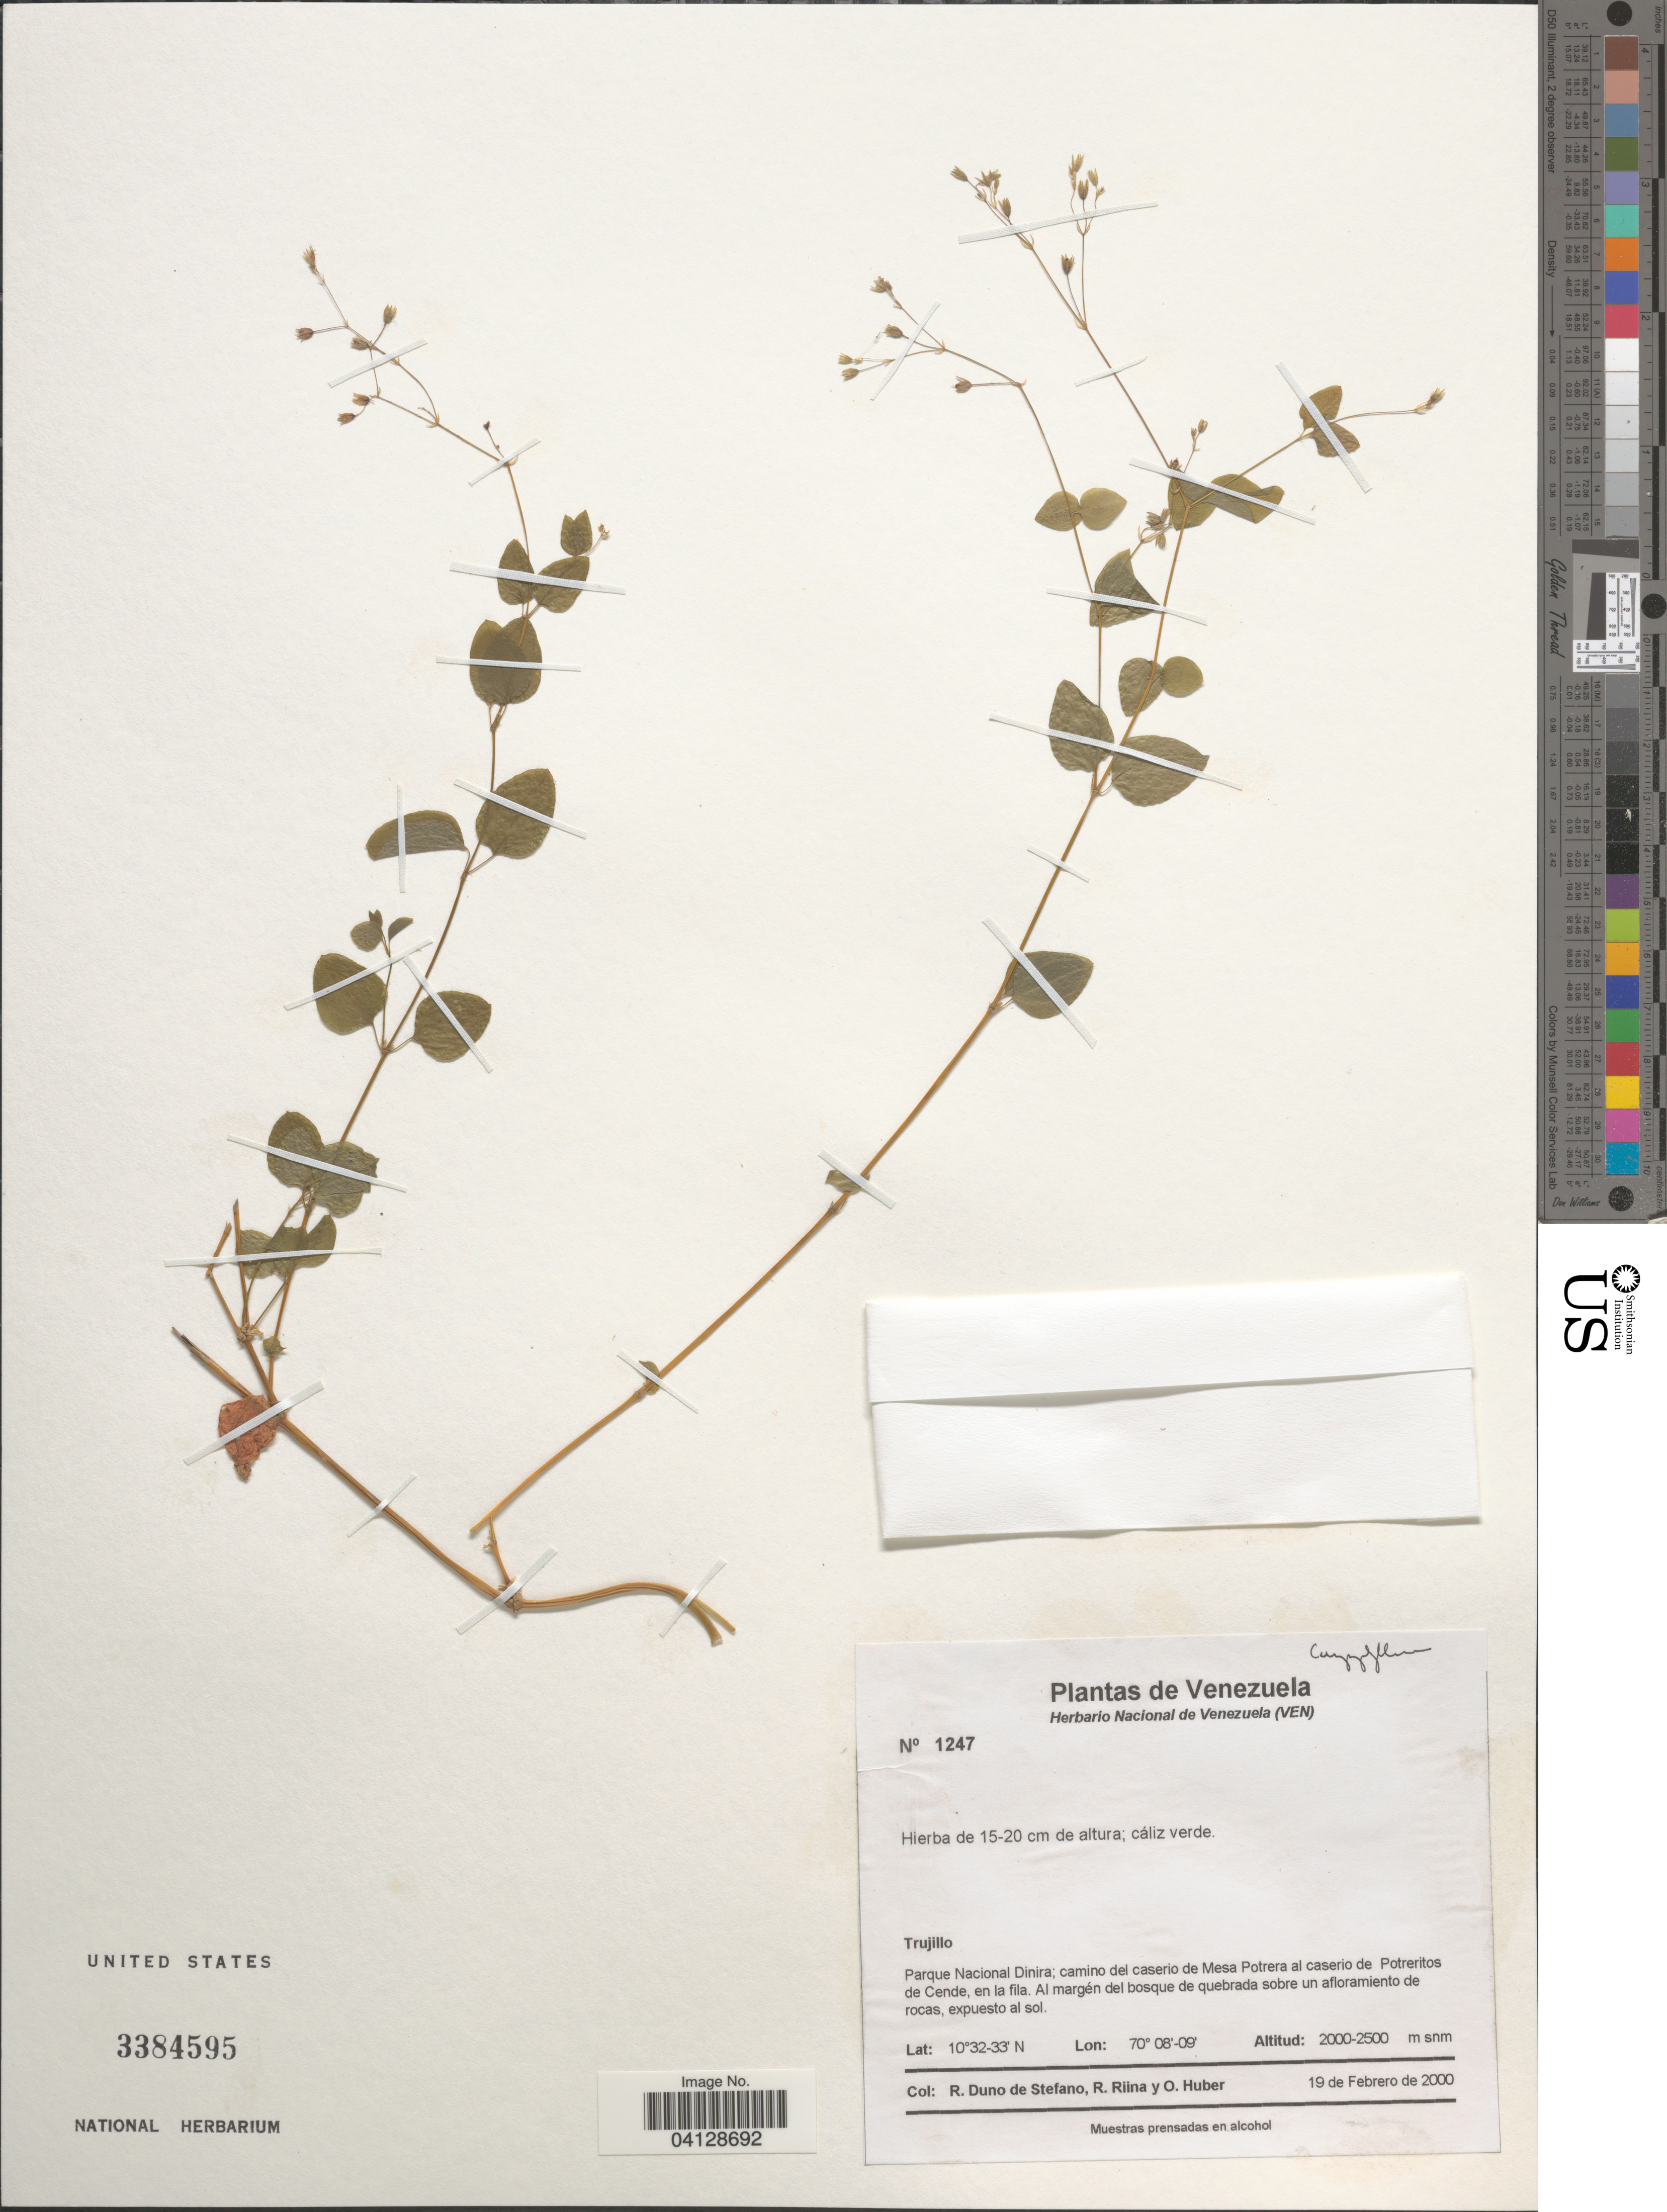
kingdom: Plantae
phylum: Tracheophyta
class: Magnoliopsida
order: Caryophyllales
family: Caryophyllaceae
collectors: R. Duno de Stefano, R. Riina & O. Huber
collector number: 1247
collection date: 2000-02-19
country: Venezuela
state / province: Trujillo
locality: Parque Nacional Dinira; camino del caserio de Mesa Potrera al caserio de Potreritos de Cende, en la fila.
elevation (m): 2000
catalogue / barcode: US 3384595